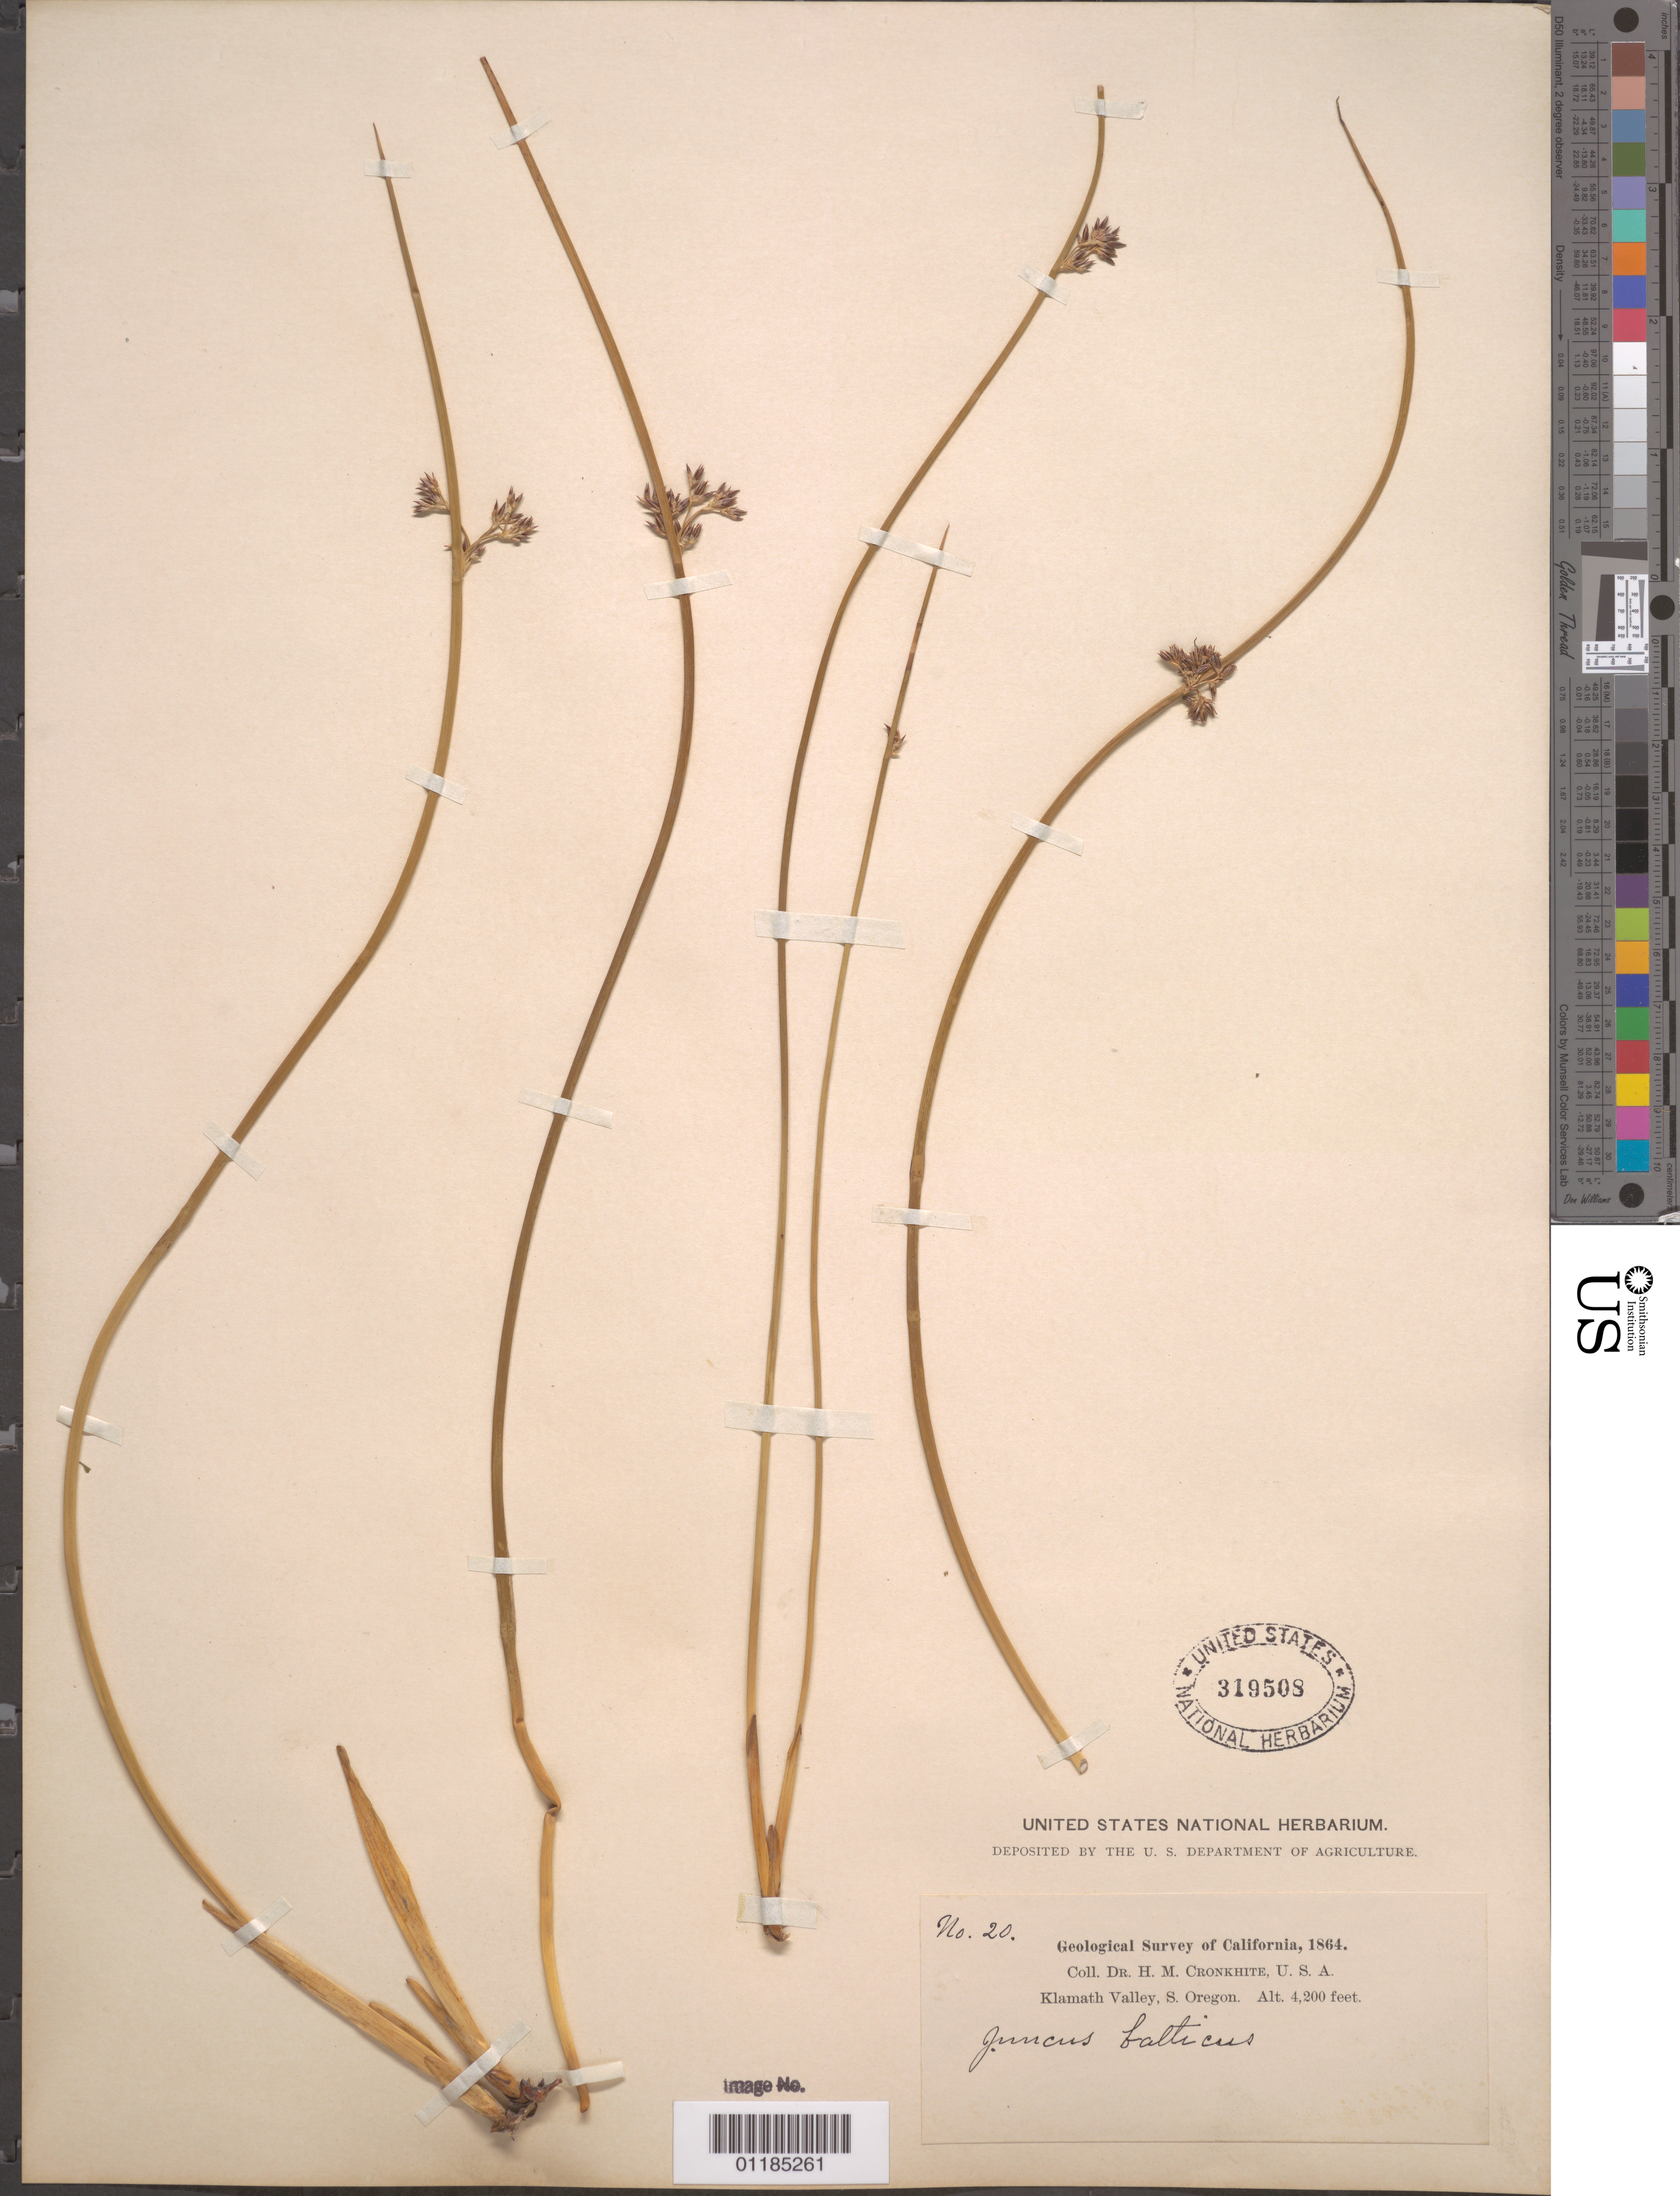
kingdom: Plantae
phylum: Tracheophyta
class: Liliopsida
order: Poales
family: Juncaceae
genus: Juncus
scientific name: Juncus balticus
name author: Willd.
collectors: H. M. Cronkhite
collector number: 20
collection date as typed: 1864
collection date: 1864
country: United States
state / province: Oregon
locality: Klamath Valley, S. Oregon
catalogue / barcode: US 319508